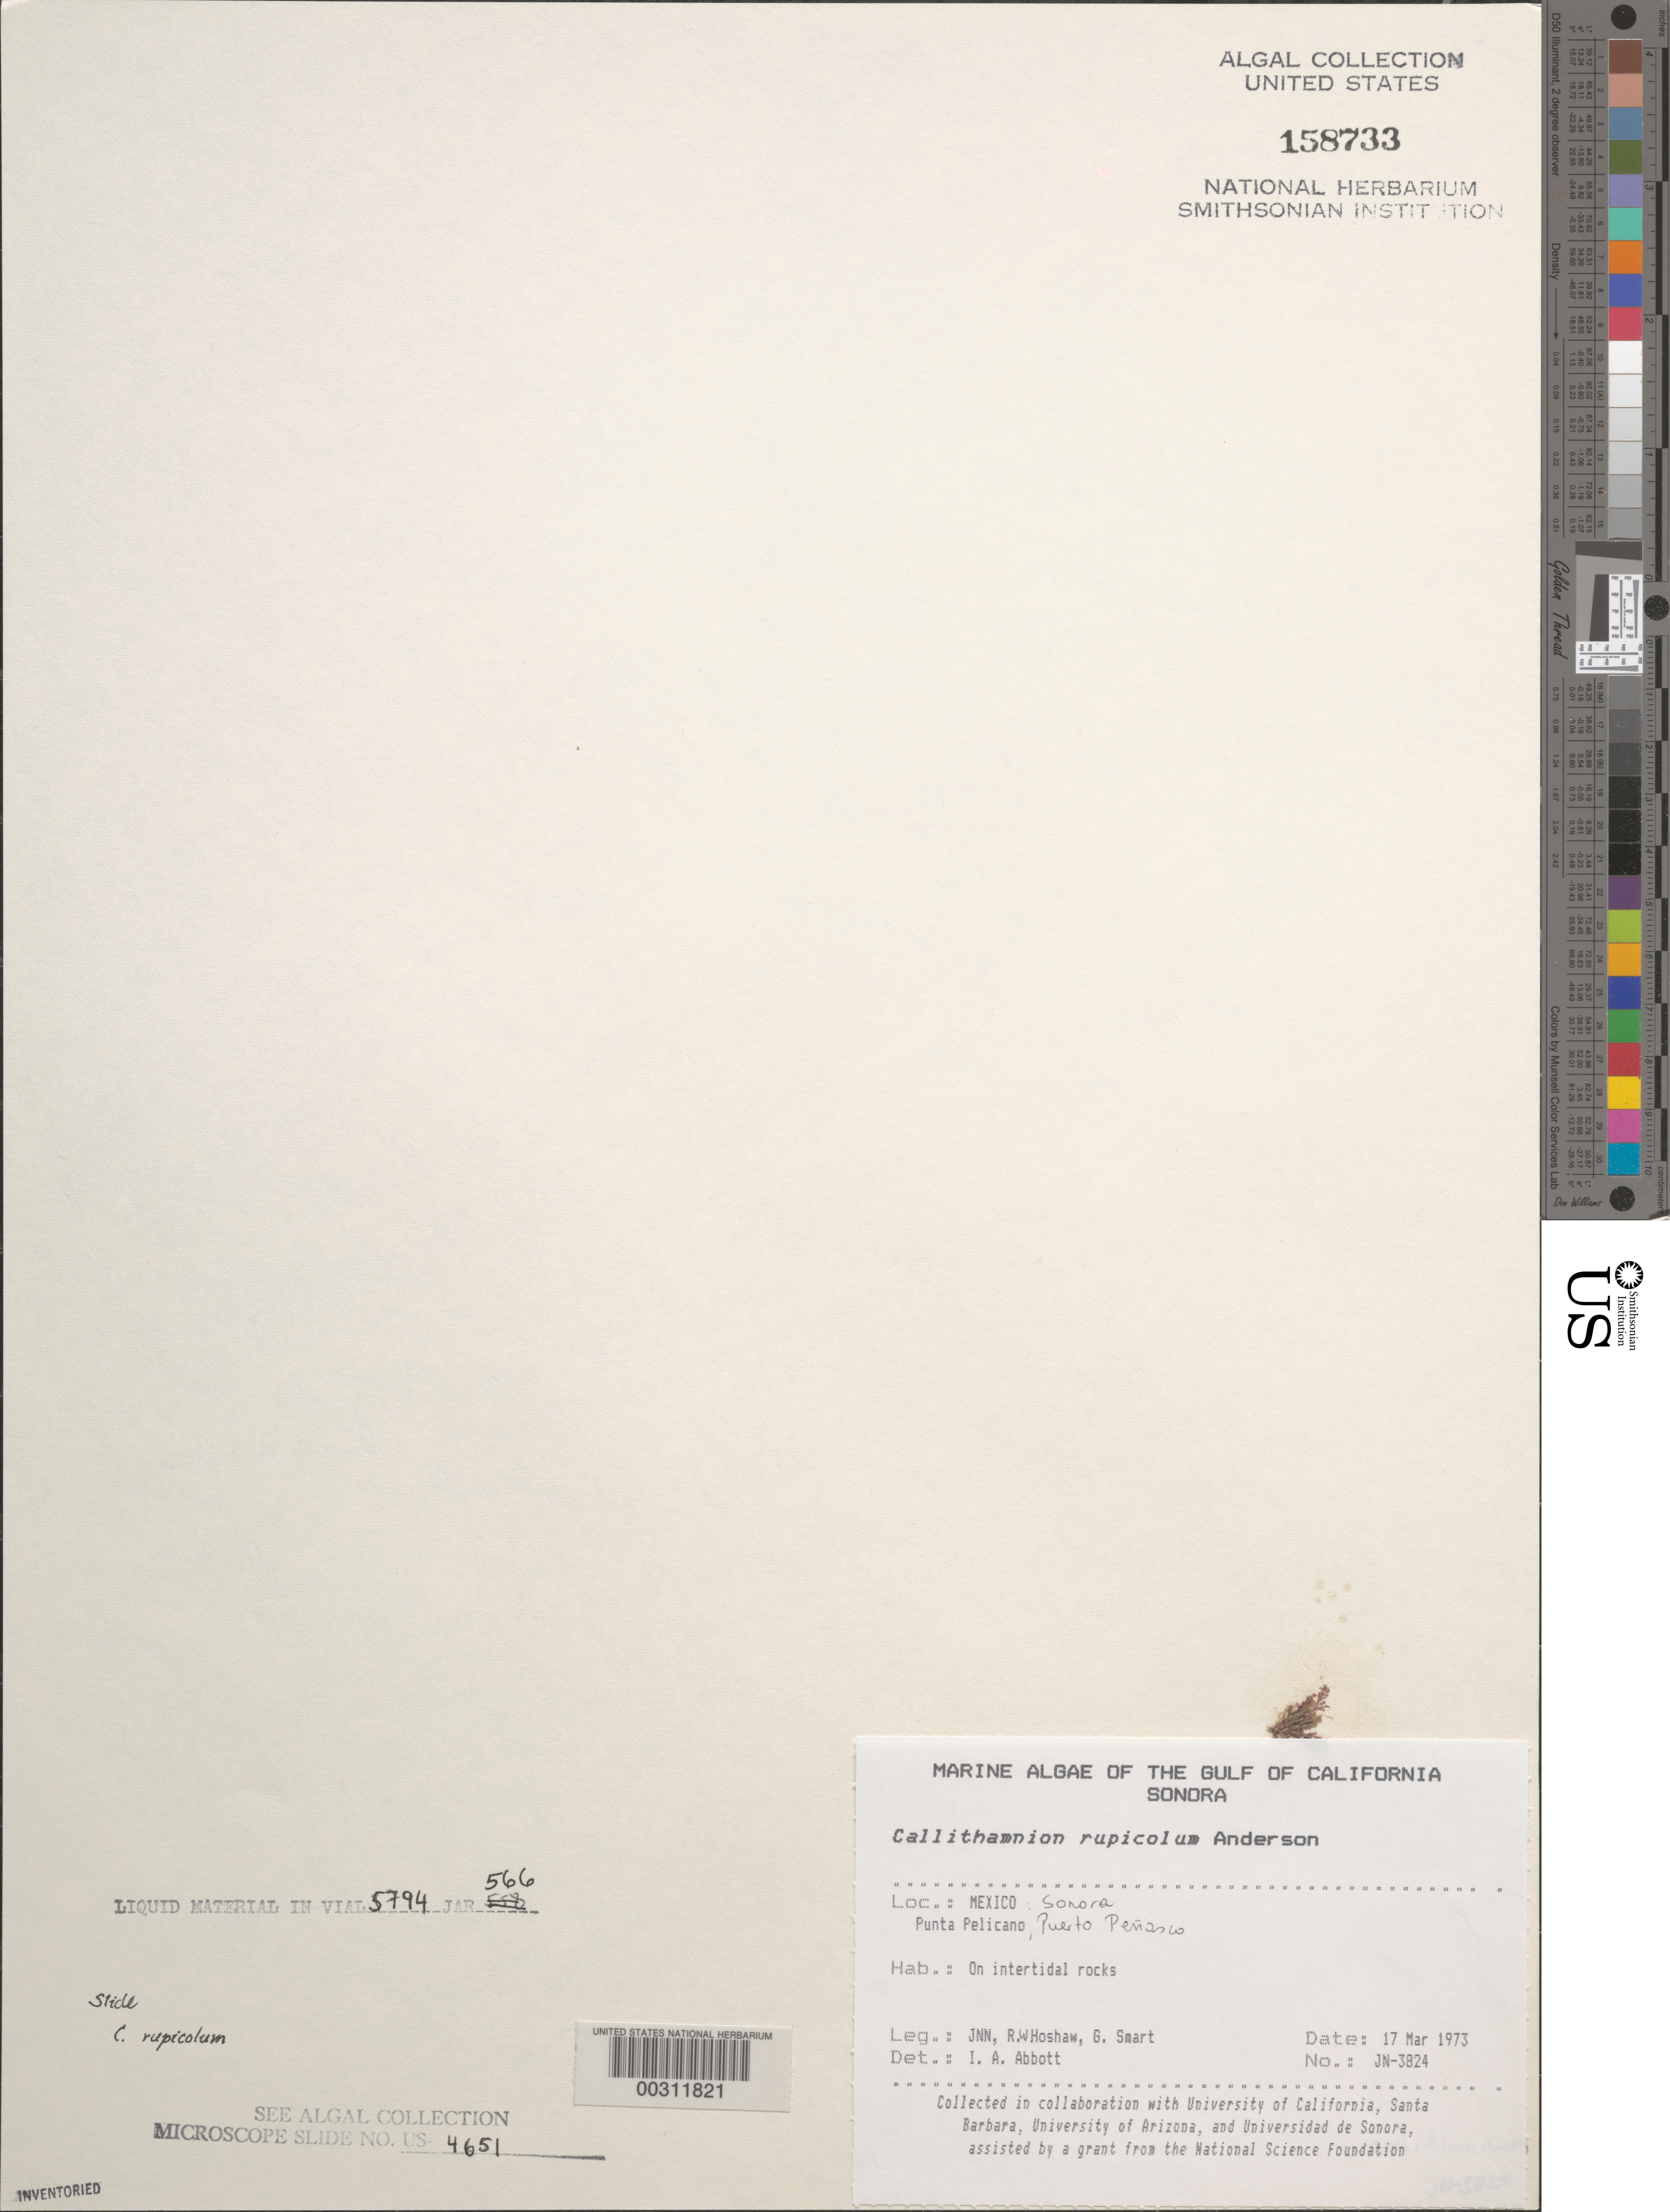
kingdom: Plantae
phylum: Rhodophyta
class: Florideophyceae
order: Ceramiales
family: Callithamniaceae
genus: Callithamnion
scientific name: Callithamnion rupicolum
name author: (C.L. Anderson) C.L. Anderson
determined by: Abbott, Isabella A.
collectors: J. N. Norris, R. Hoshaw & G. Smart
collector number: JN-3824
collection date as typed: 17 Mar 1973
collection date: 1973-03-17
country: Mexico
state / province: Sonora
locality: Punta Pelicano, Puerto Penasco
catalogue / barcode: US 158733